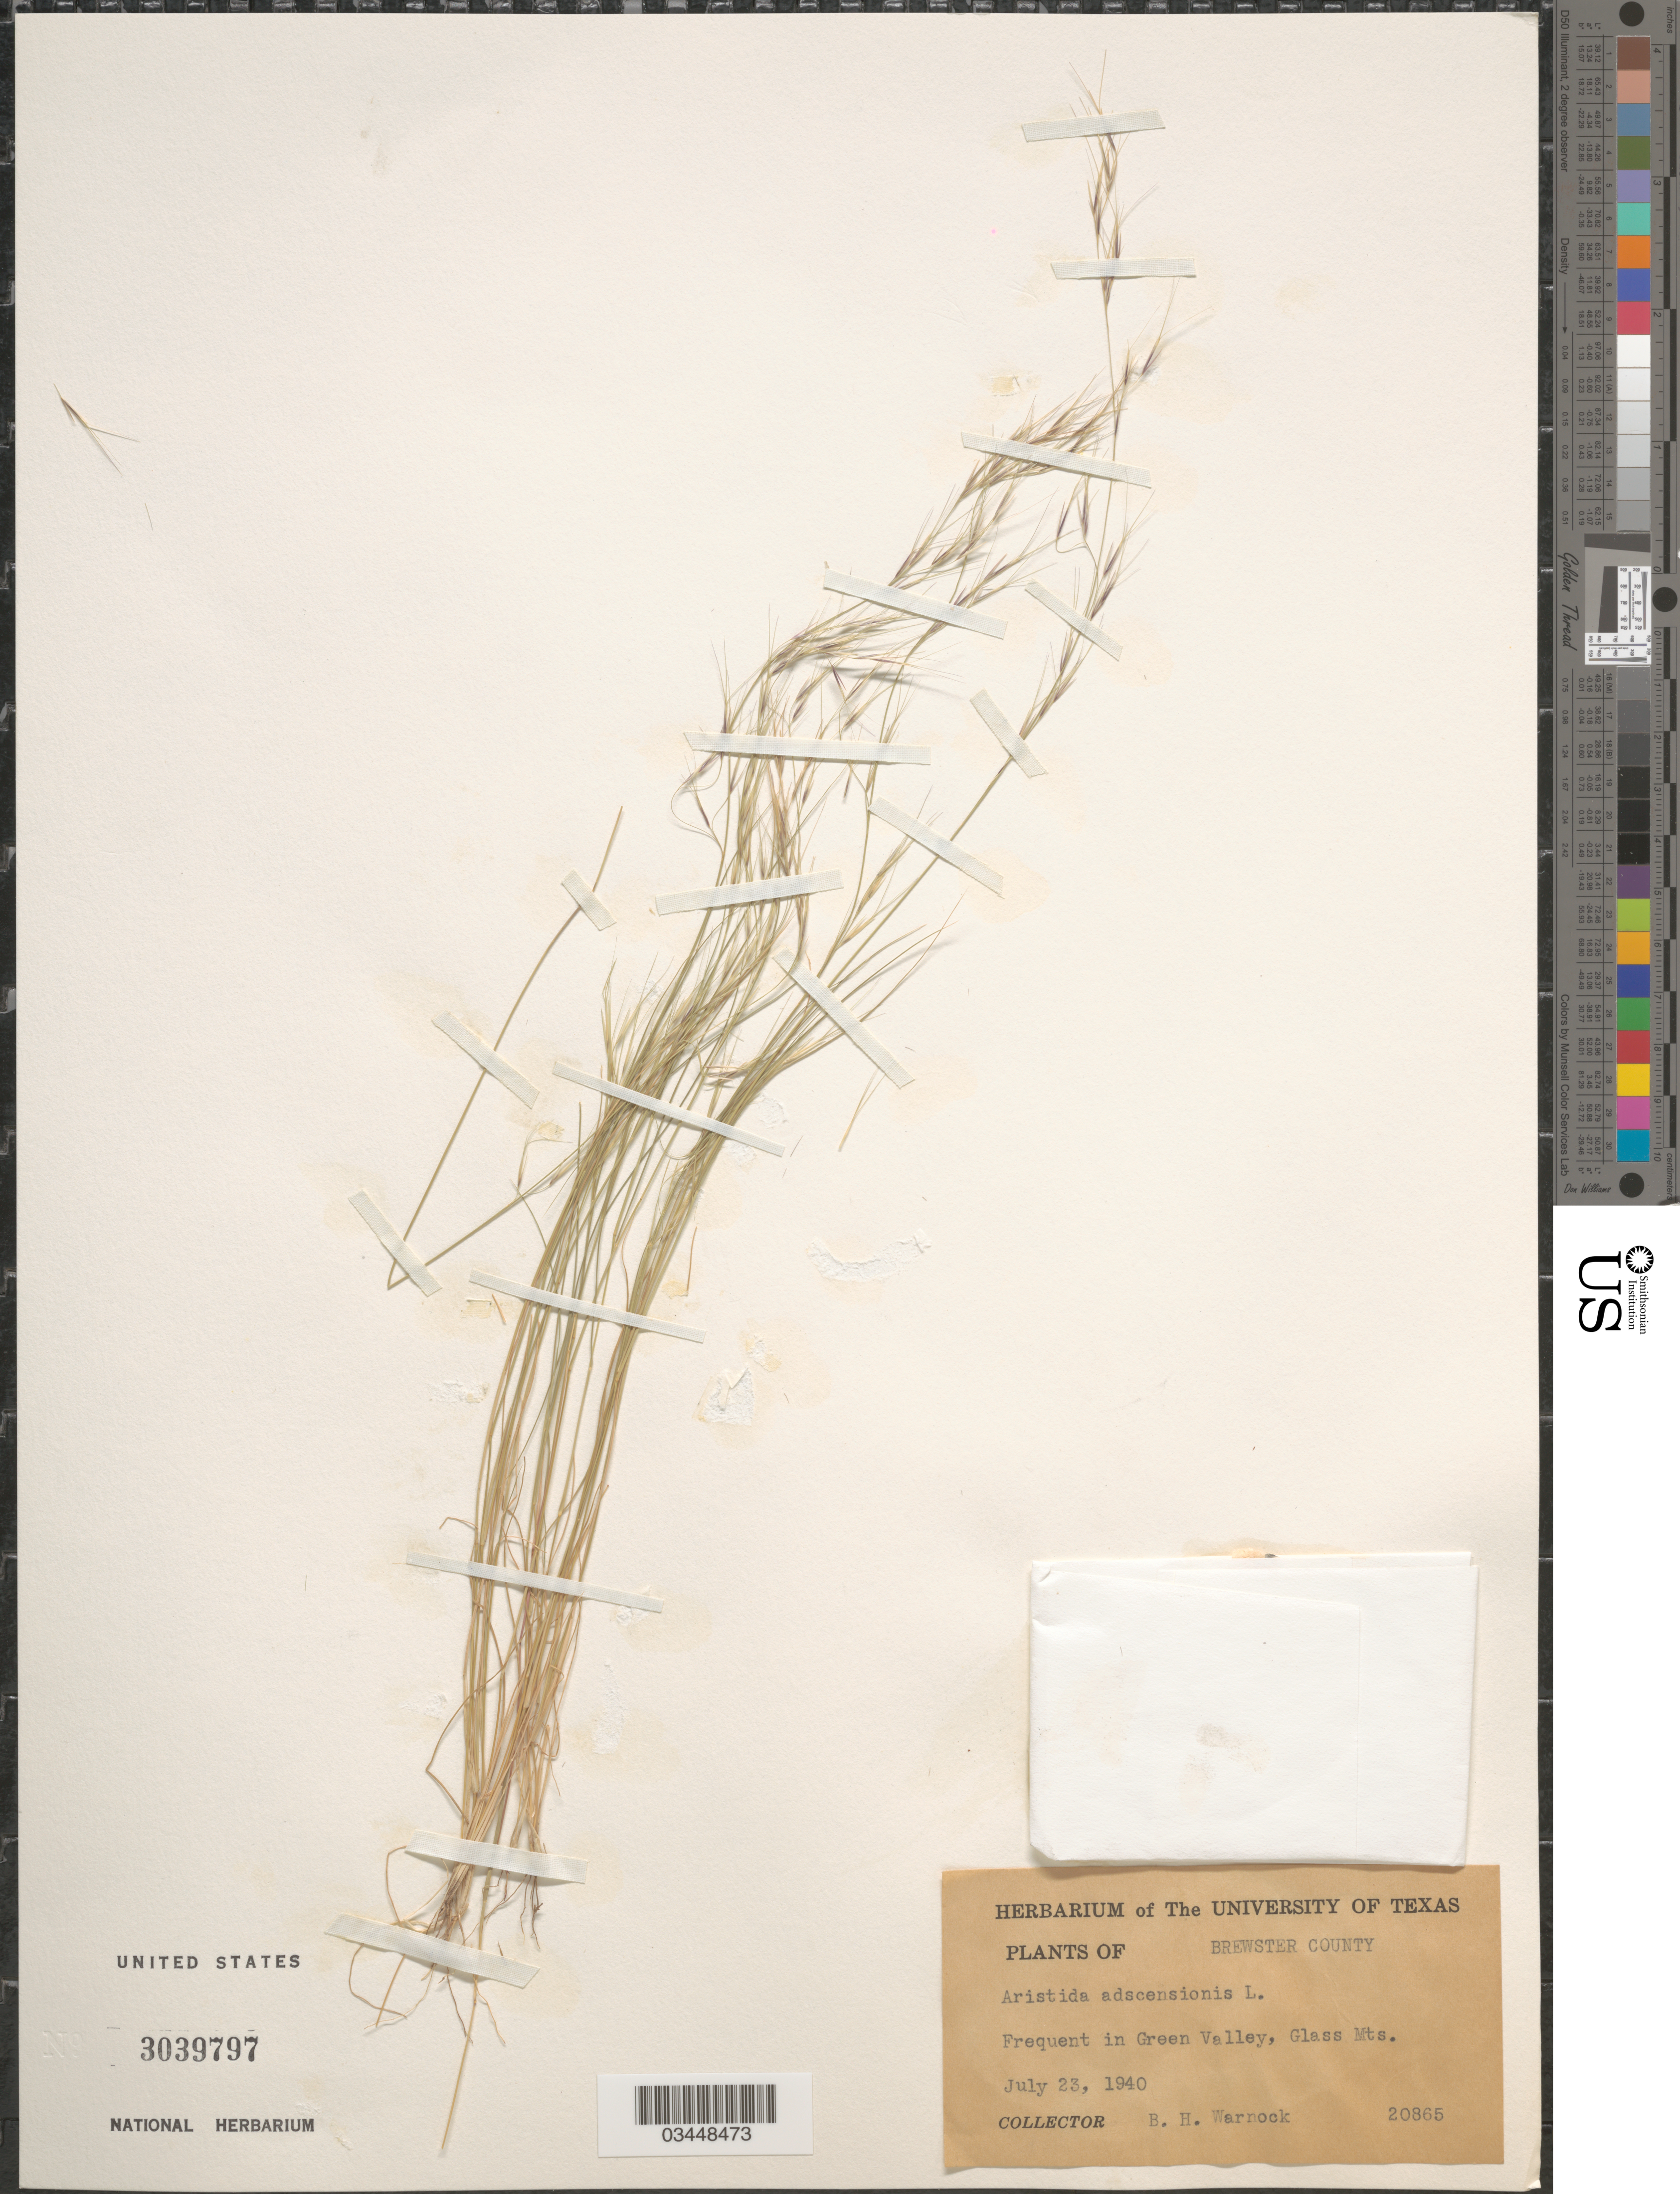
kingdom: Plantae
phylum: Tracheophyta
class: Liliopsida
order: Poales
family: Poaceae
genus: Aristida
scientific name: Aristida adscensionis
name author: L.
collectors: B. H. Warnock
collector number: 20865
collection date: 1940-07-23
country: United States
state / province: Texas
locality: Brewster County. Frequent in Green Valley, Glass Mts.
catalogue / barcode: US 3039797